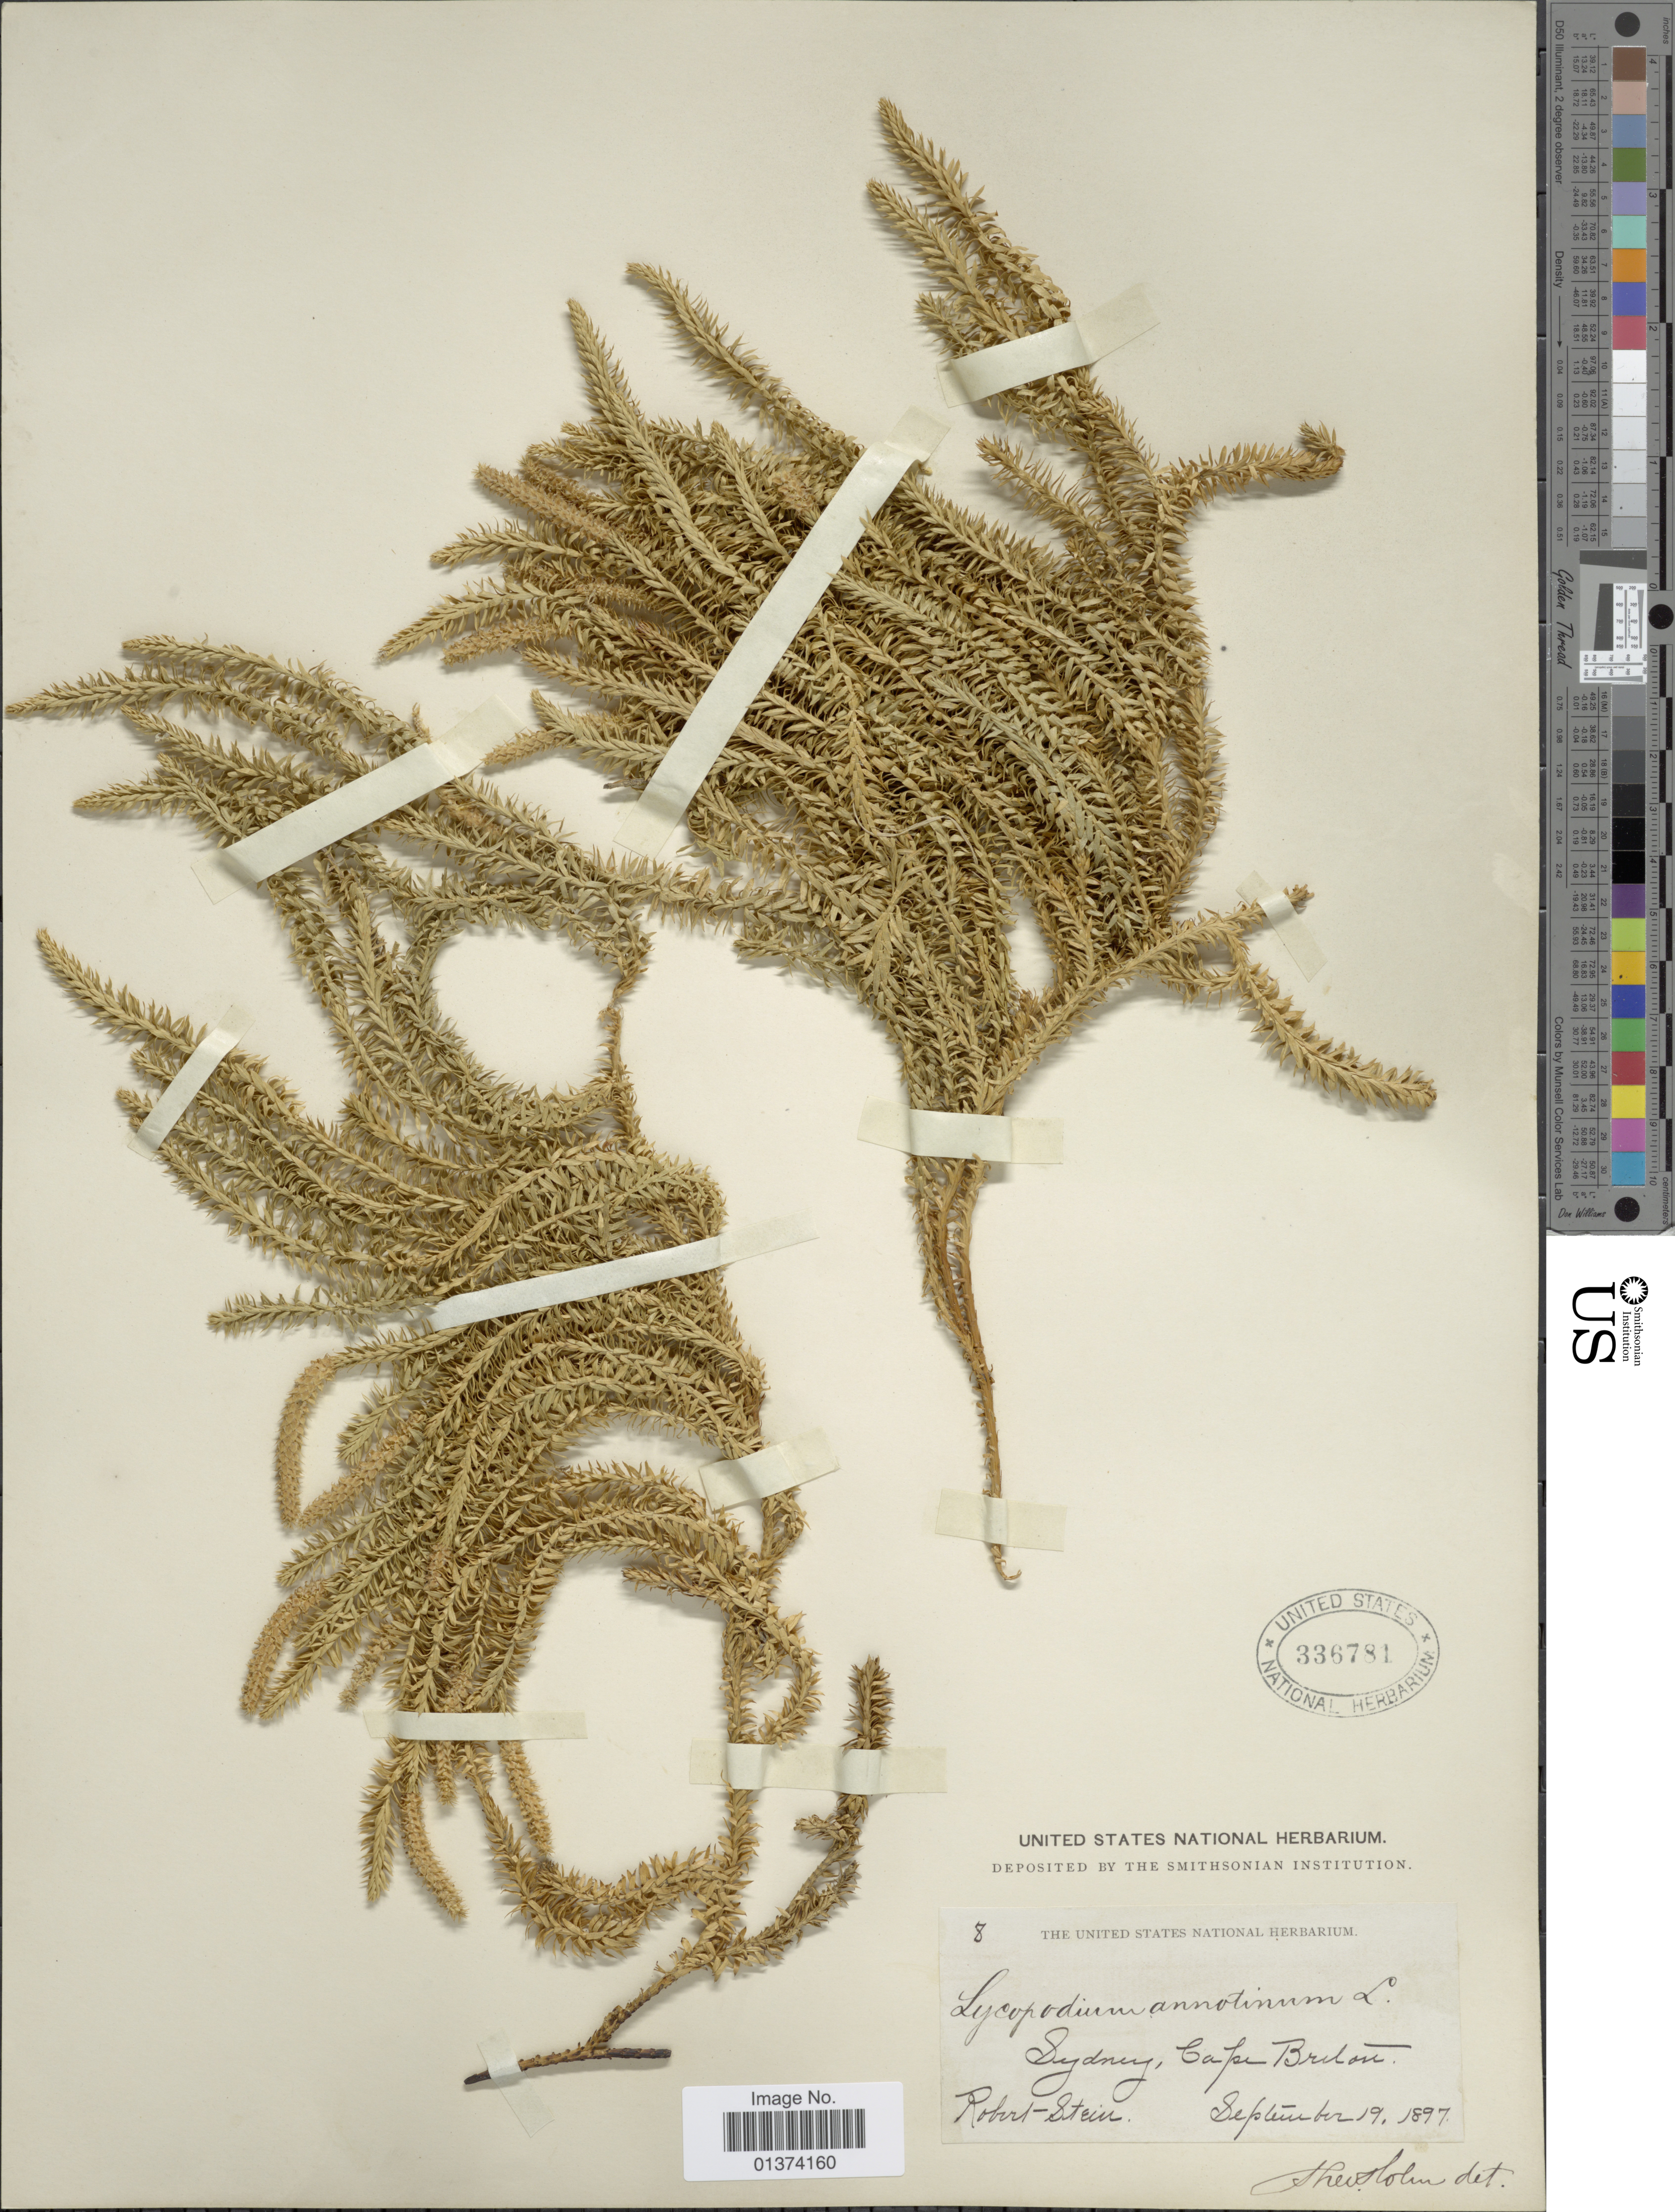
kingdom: Plantae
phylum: Tracheophyta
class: Lycopodiopsida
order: Lycopodiales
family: Lycopodiaceae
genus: Spinulum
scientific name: Spinulum annotinum subsp. annotinum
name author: (L.) A. Haines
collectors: Robert-Stein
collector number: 8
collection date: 1897-08-19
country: Australia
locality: Sydney, Cape Breton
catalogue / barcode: US 336781